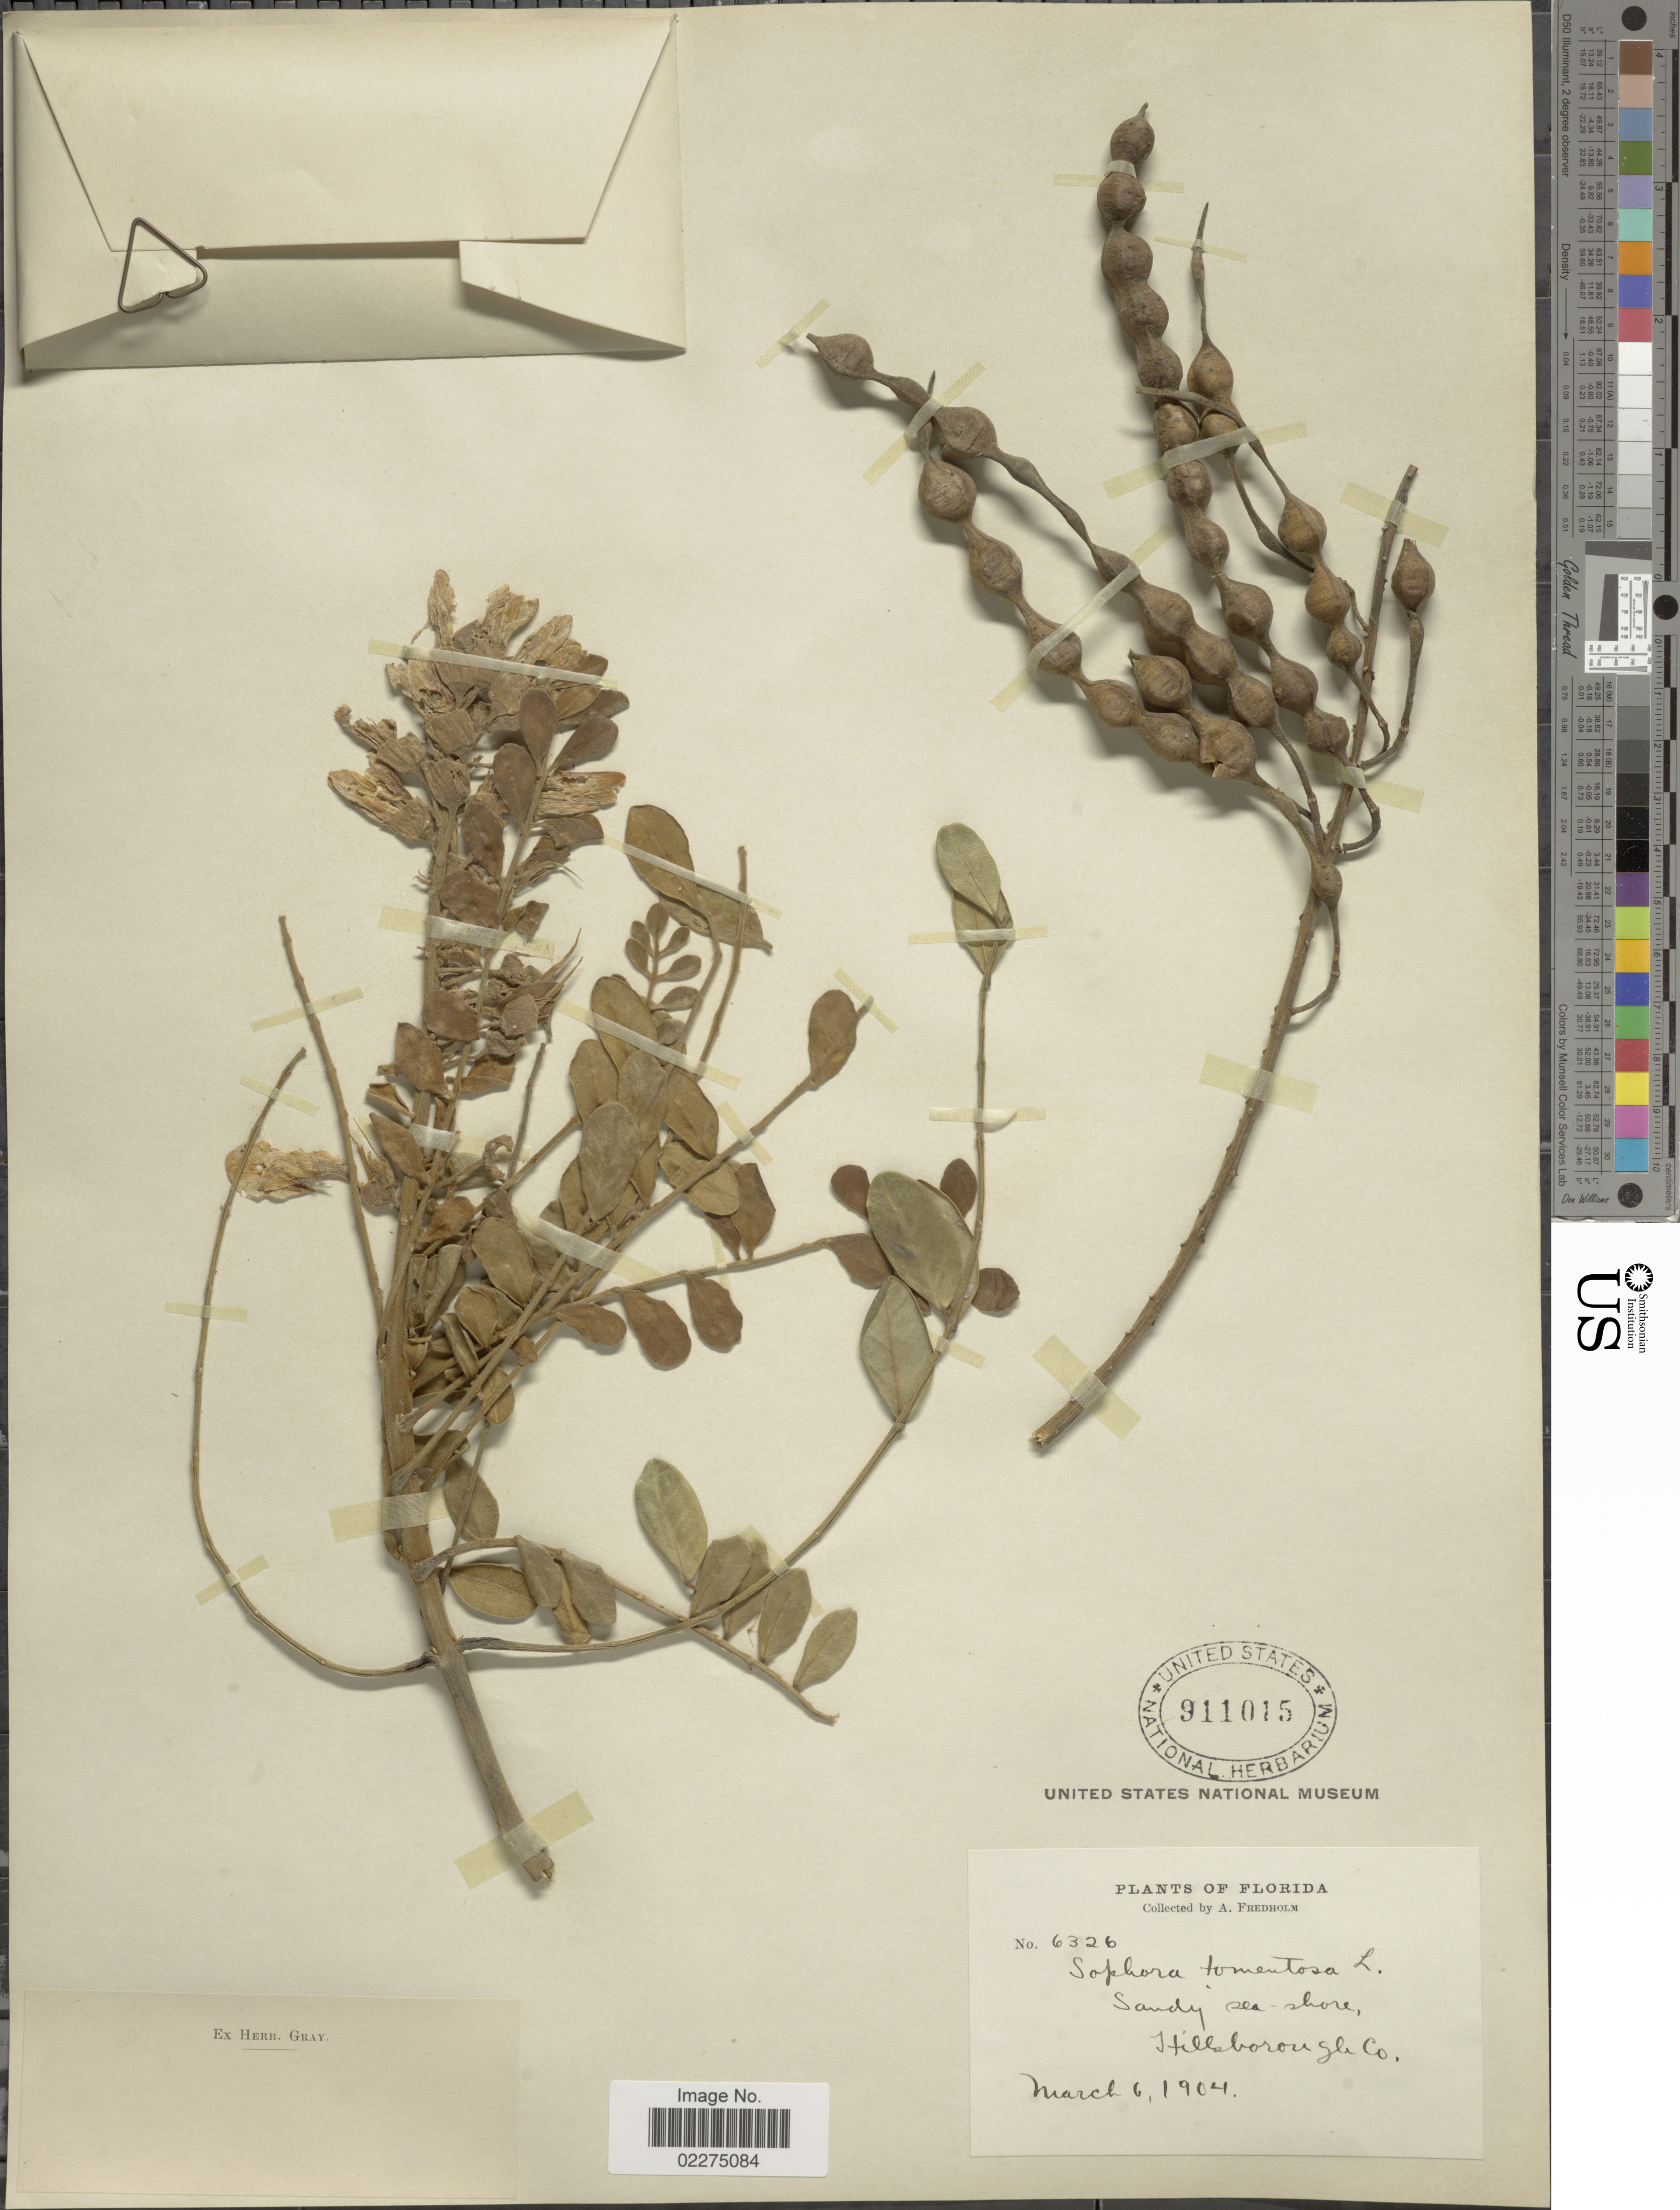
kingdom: Plantae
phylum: Tracheophyta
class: Magnoliopsida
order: Fabales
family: Fabaceae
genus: Sophora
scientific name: Sophora tomentosa var. truncata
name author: Torr. & A. Gray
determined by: Strong, Mark T., (BOT), Smithsonian Institution - National Museum of Natural History (UNITED STATES)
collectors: A. Fredholm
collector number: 6326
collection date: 1904-03-06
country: United States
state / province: Florida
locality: Hillaborough Co.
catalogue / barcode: US 911015